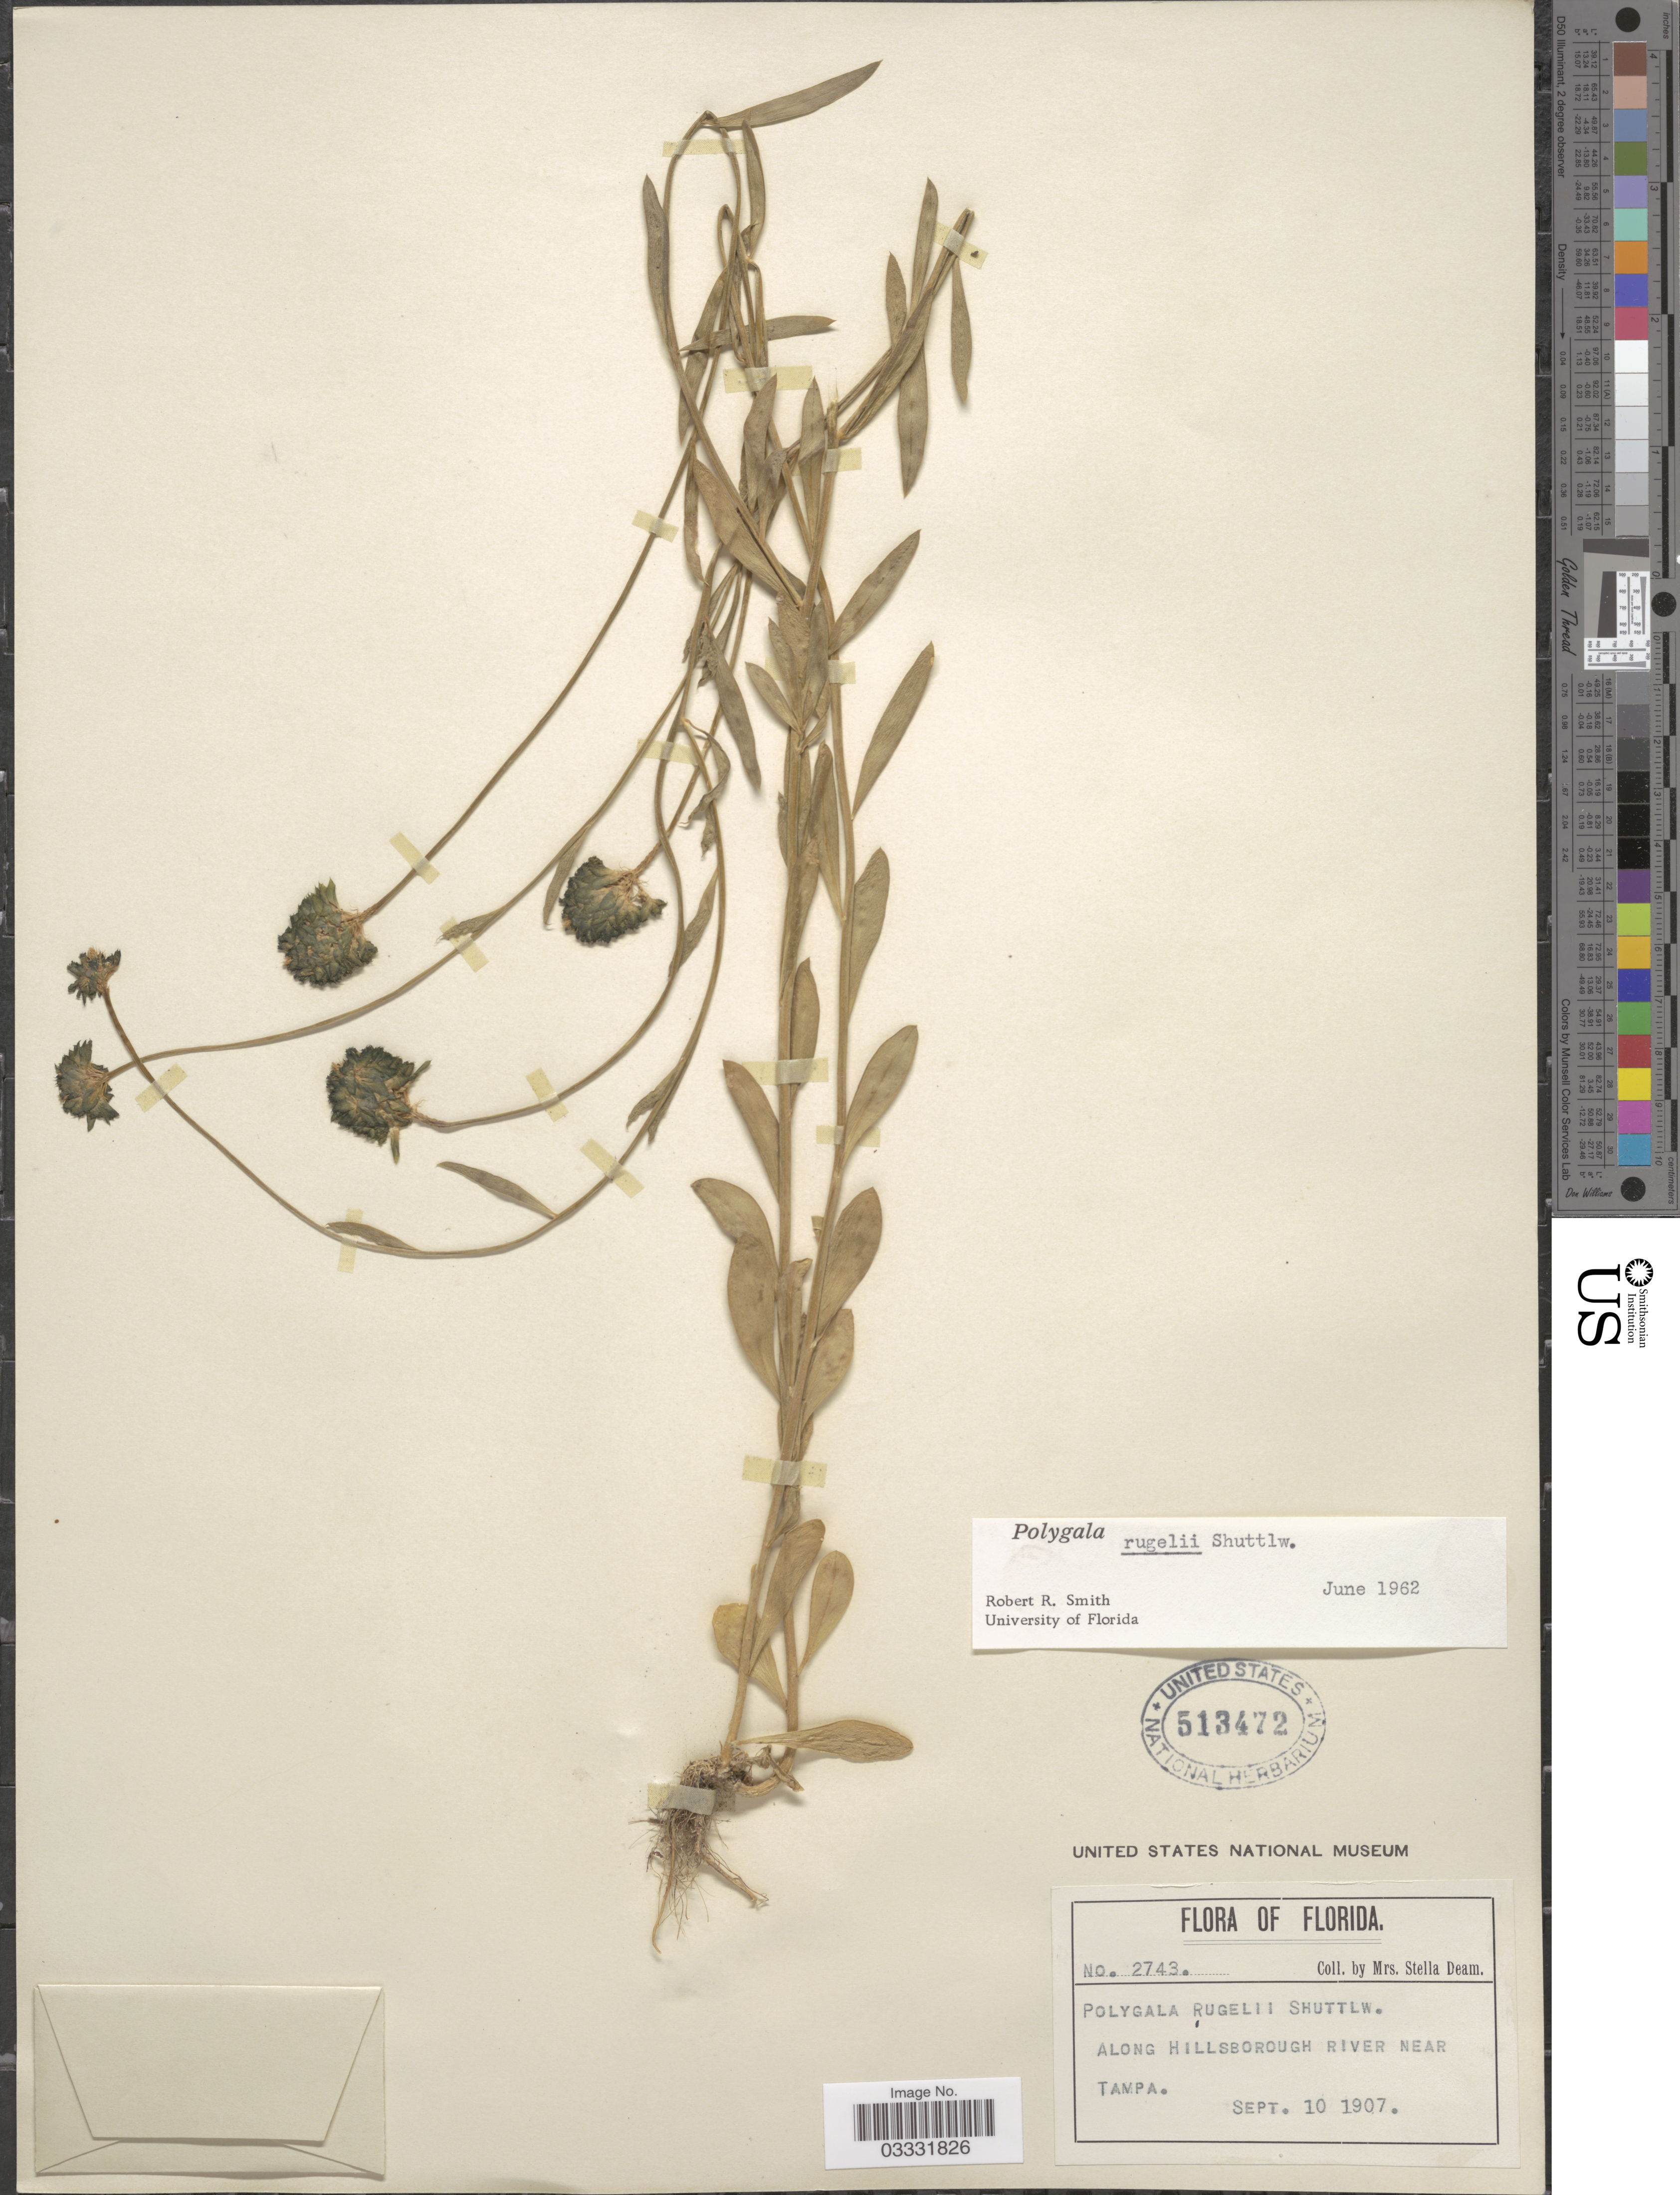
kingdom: Plantae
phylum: Tracheophyta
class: Magnoliopsida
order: Fabales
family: Polygalaceae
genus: Polygala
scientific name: Polygala rugelii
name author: Shuttlew. ex Chapm.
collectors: S. Deam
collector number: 2743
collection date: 1907-09-10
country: United States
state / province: Florida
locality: Along Hillsborough River near Tampa.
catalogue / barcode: US 513472